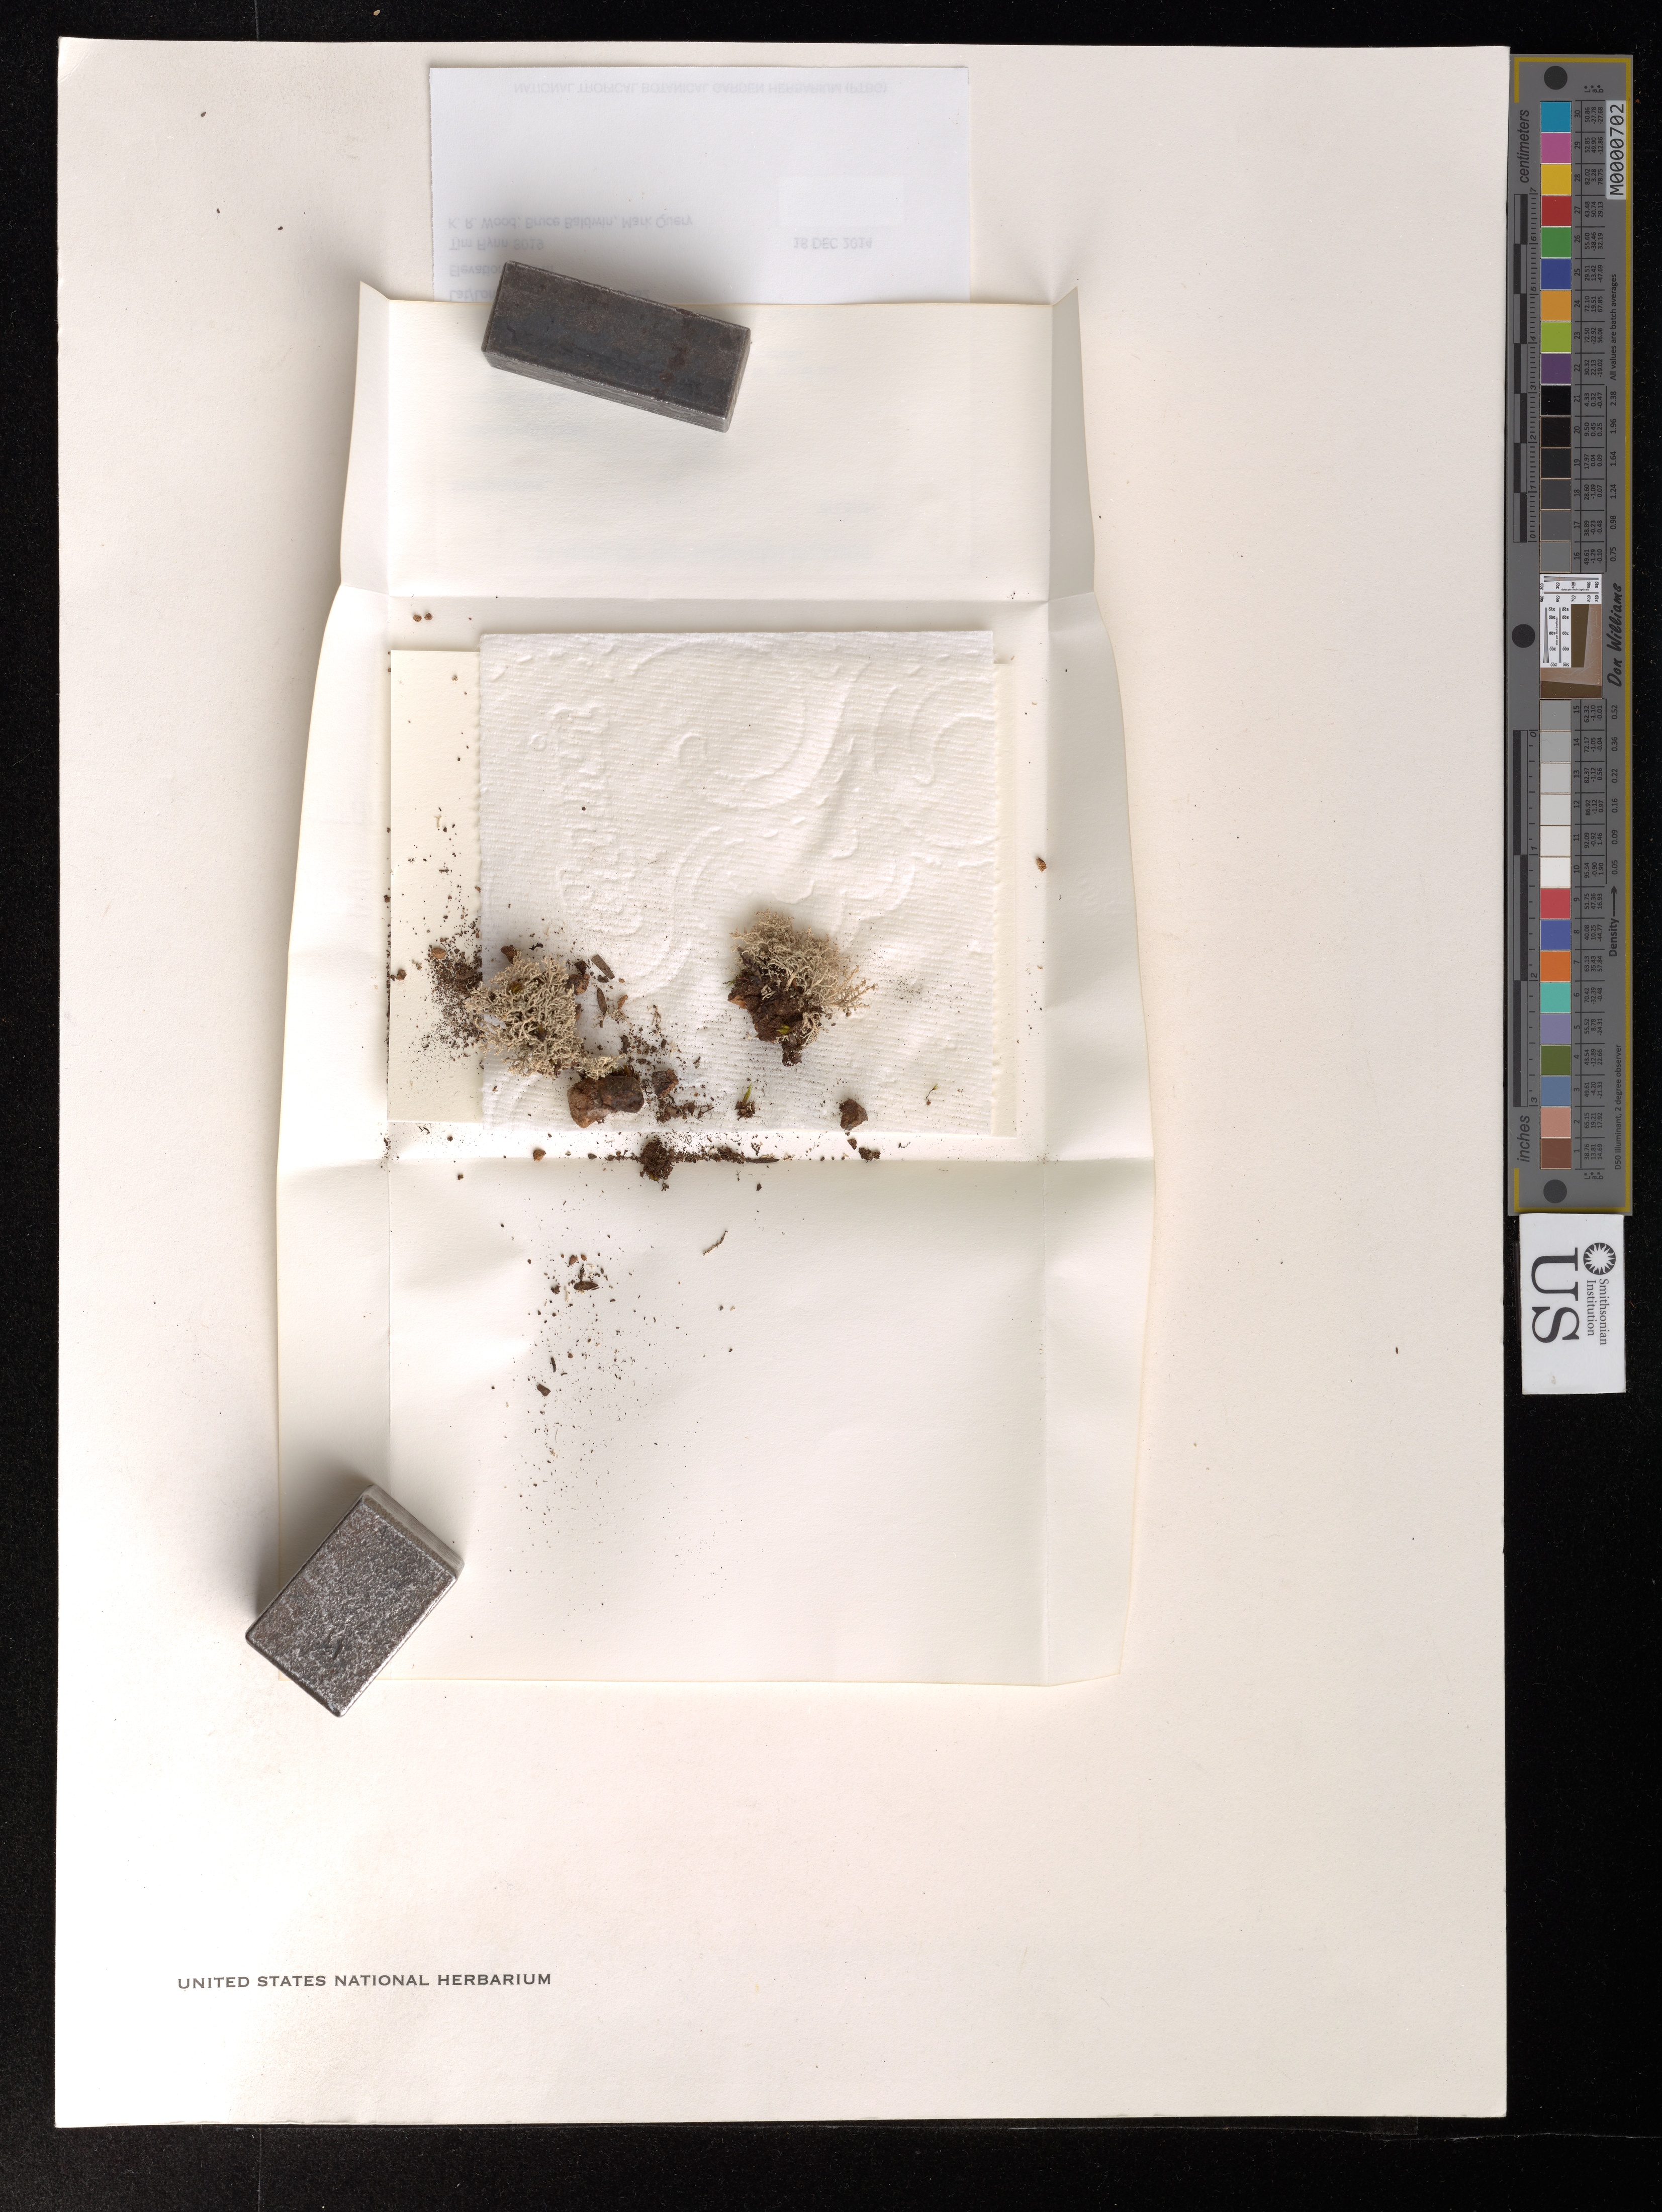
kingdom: Fungi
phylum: Ascomycota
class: Lecanoromycetes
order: Lecanorales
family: Stereocaulaceae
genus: Stereocaulon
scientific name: Stereocaulon sp.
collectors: T. W. Flynn, K. R. Wood, B. Baldwin & M. Query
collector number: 8019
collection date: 2014-12-18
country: United States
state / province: Hawaii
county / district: Kauai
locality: Kauai Waimea District. Kuia NAR, upper Kuia Vallley.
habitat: Exposed ridge top. W/ Acacia koa, Santalum pyrularium, Dodonaea, Wilkesia, Leptecophylla, Euphorbia, Dianella.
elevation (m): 8019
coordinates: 22.13661, -159.67682